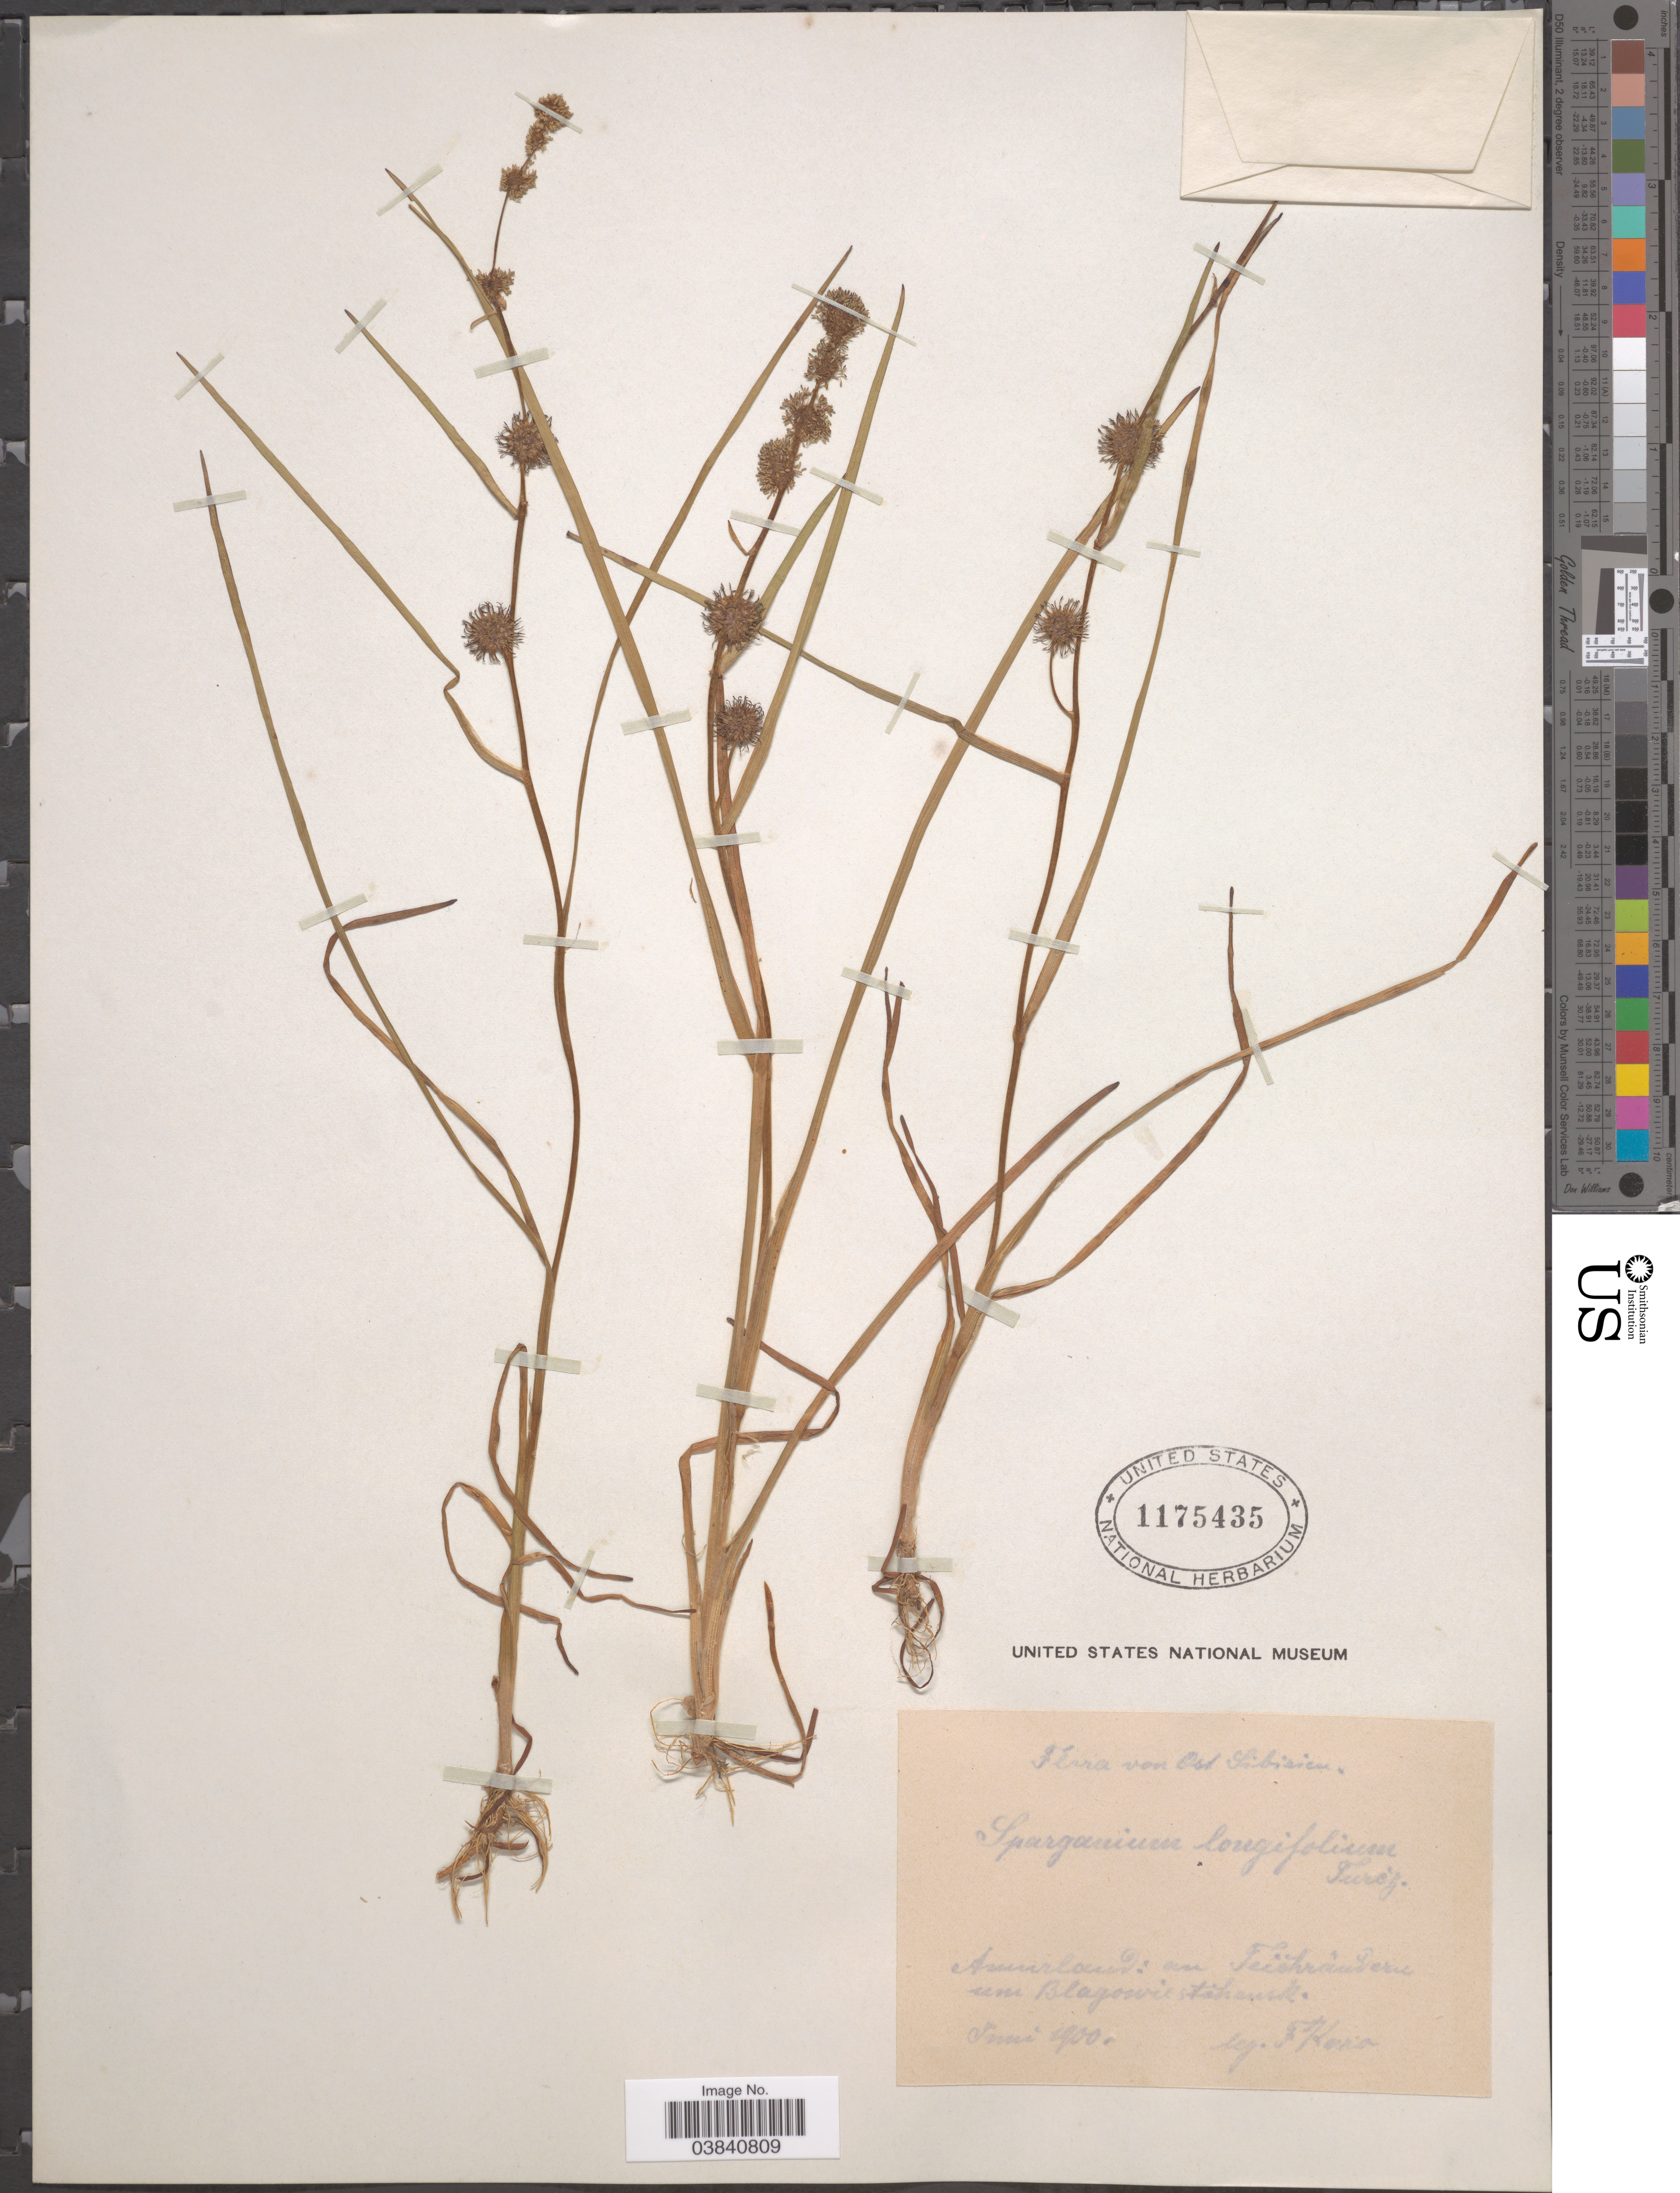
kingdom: Plantae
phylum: Tracheophyta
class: Liliopsida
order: Poales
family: Typhaceae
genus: Sparganium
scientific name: Sparganium x longifolium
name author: Turcz. ex Ledeb.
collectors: F. Karo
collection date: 1900-06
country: Russian Federation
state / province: Amur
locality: Amurland, Blagoveshchensk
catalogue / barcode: US 1175435